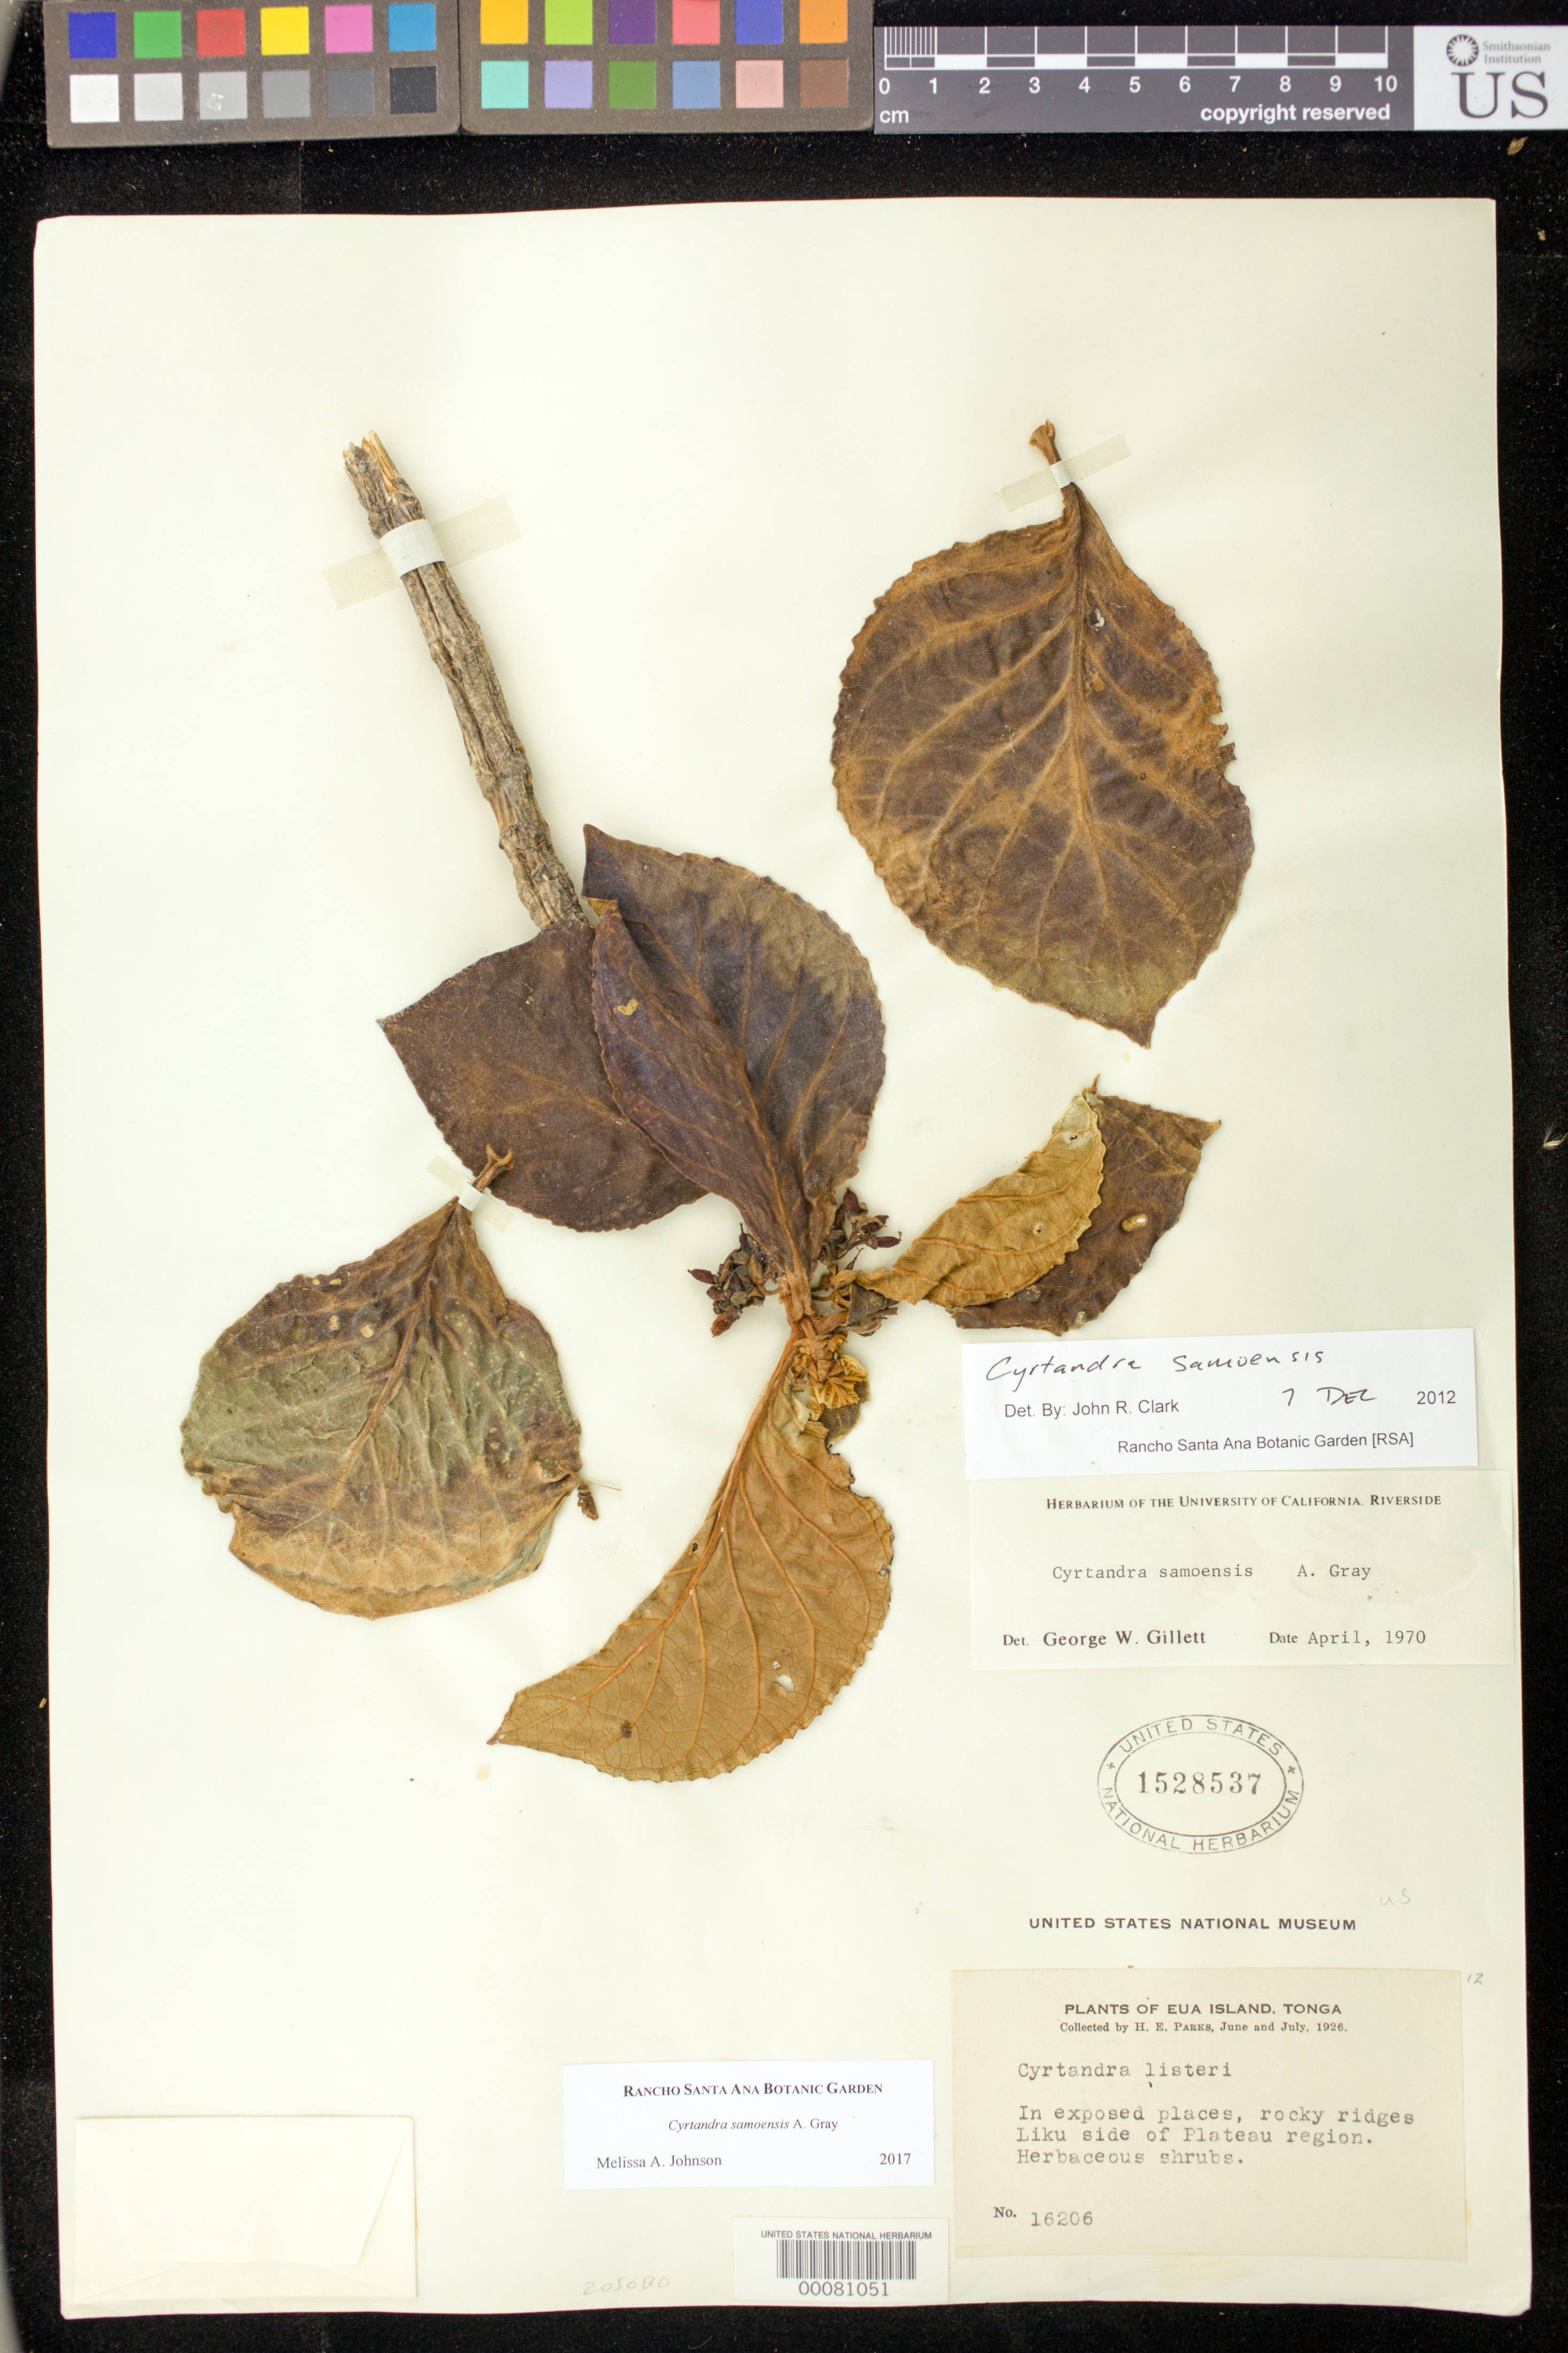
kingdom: Plantae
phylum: Tracheophyta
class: Magnoliopsida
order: Lamiales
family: Gesneriaceae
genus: Cyrtandra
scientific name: Cyrtandra samoensis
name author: A. Gray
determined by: Johnson, Melissa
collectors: H. E. Parks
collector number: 16206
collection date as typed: Jun-Jul 1926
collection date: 1926-06/1926-07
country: Tonga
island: Eua I.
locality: Eua island, liku side of plateau region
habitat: In exposed places, rocky ridges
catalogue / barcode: US 1528537